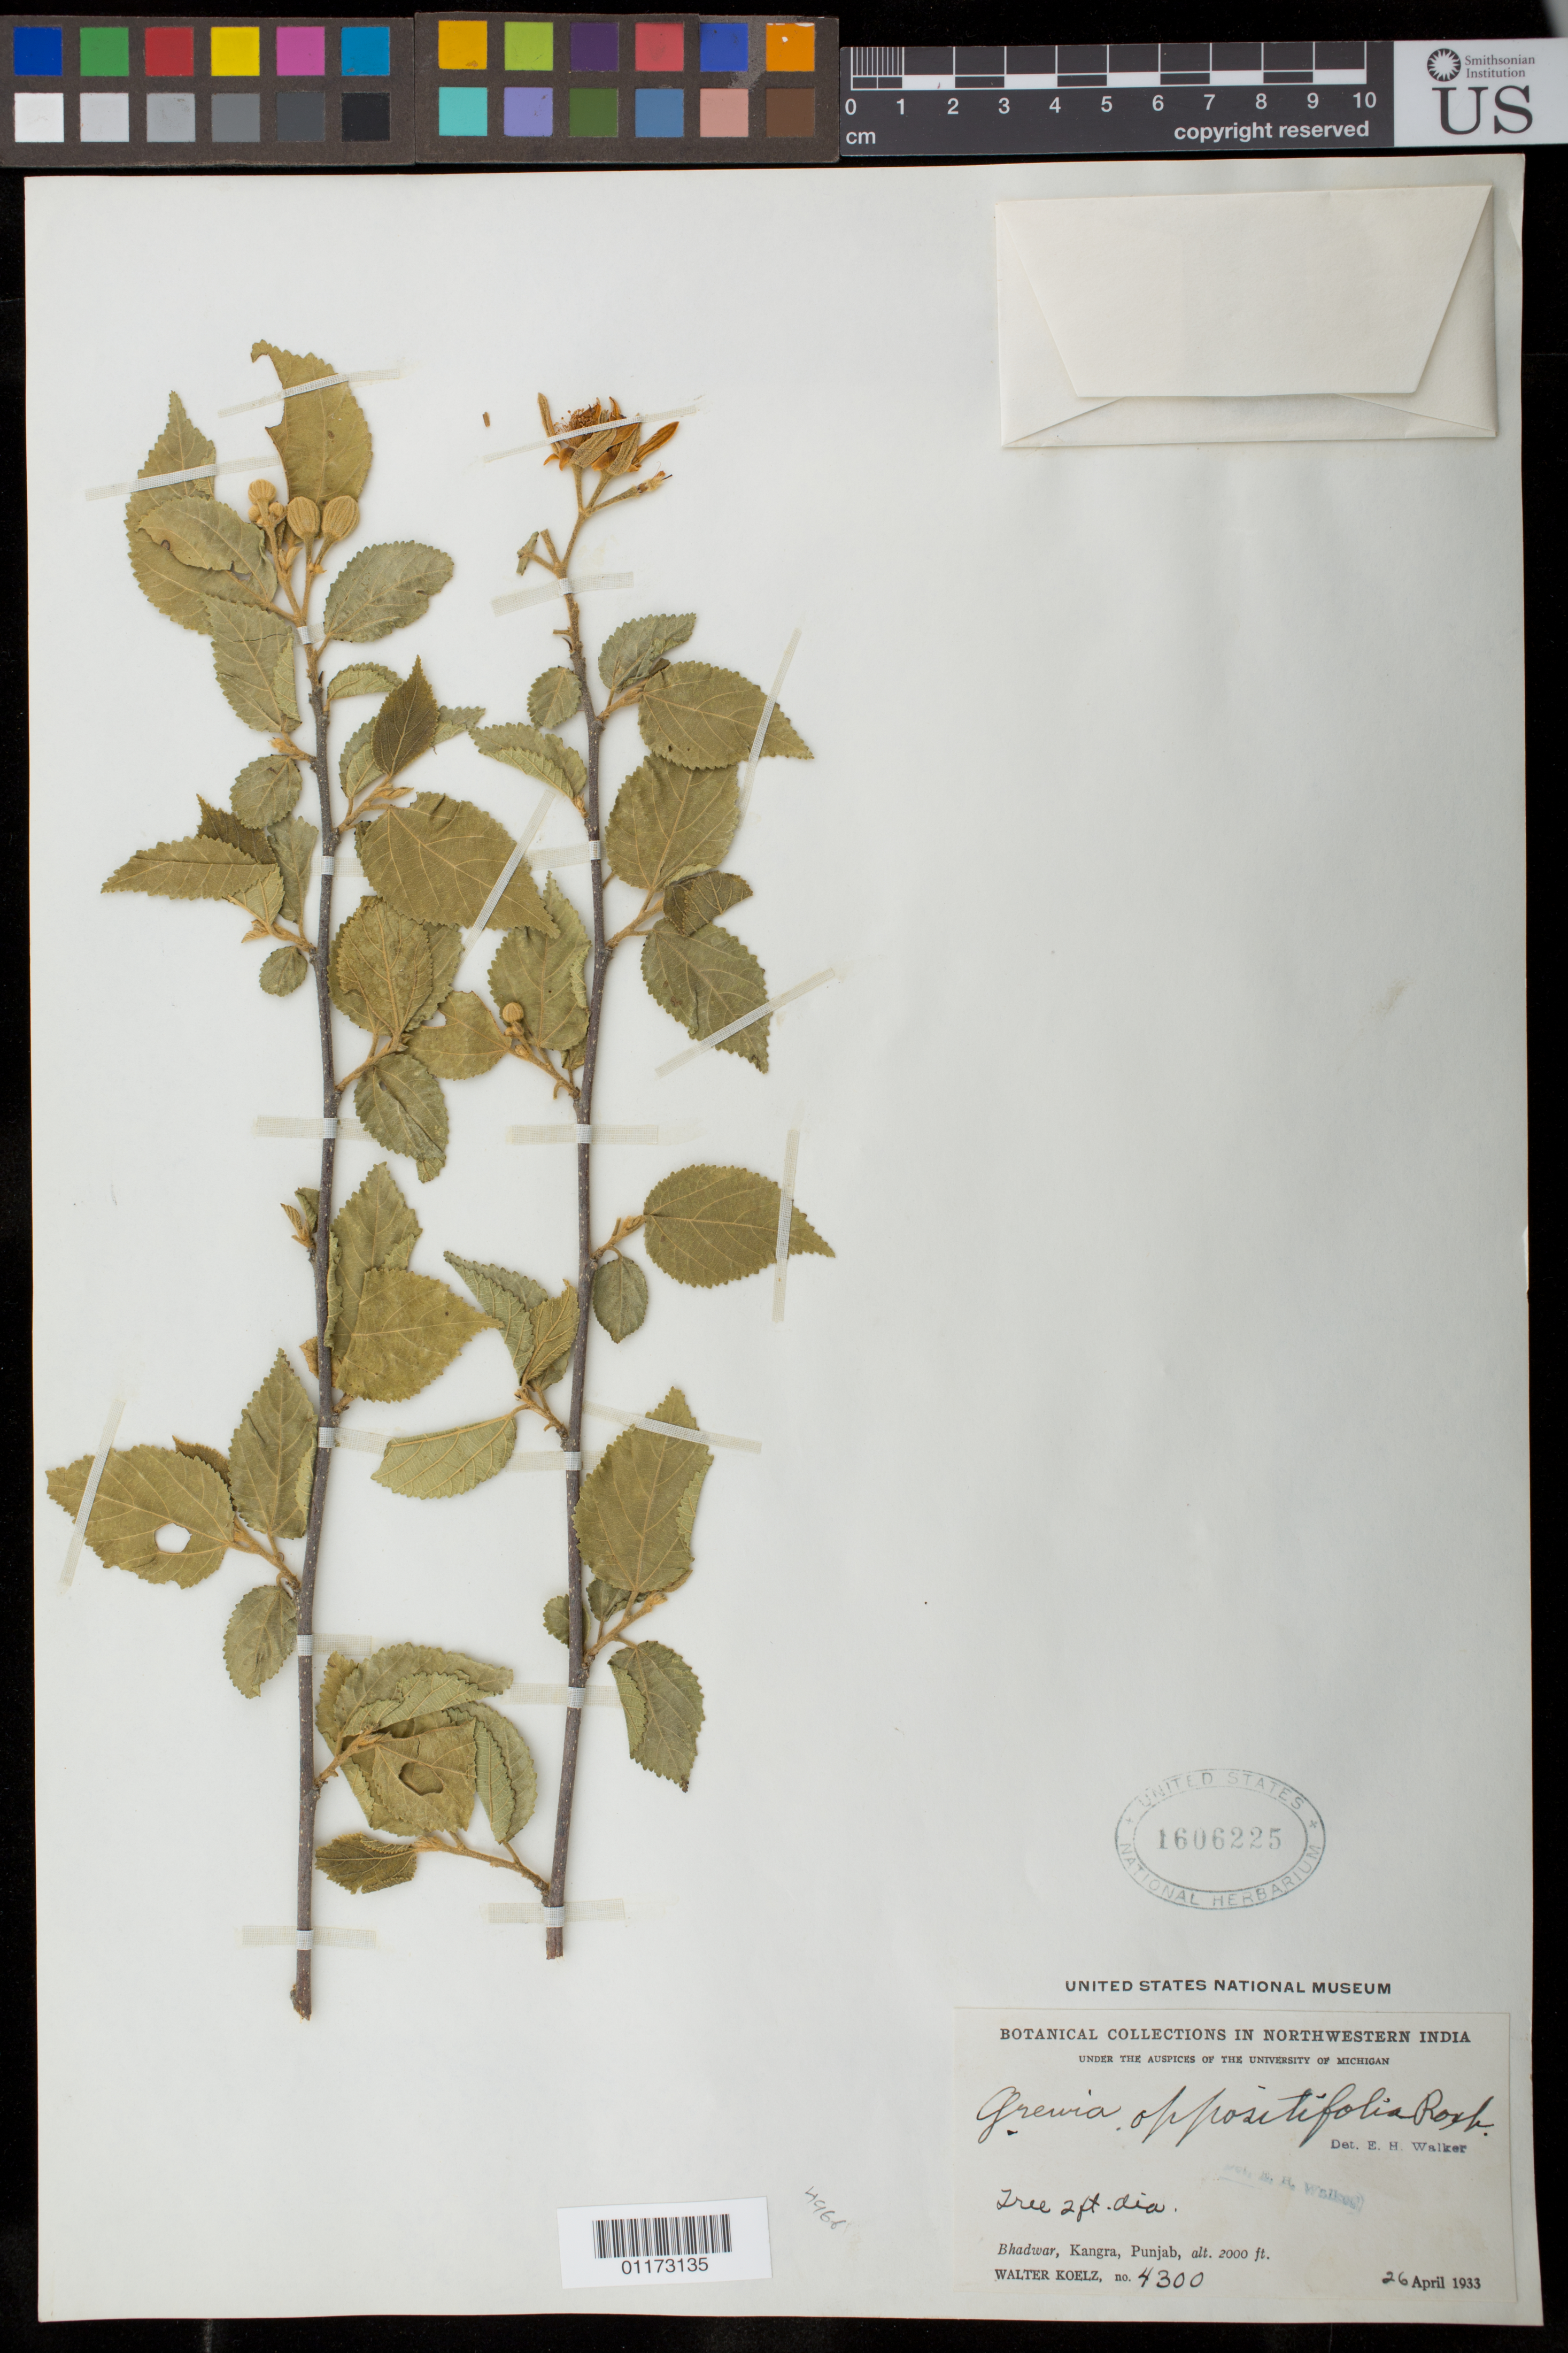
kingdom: Plantae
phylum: Tracheophyta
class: Magnoliopsida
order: Malvales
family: Malvaceae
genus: Grewia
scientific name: Grewia oppositifolia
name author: Roxb. ex DC.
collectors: W. N. Koelz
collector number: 4300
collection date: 1933-04-26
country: India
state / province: Punjab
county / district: Kangra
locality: Bhadwar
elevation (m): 610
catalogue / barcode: US 1606225